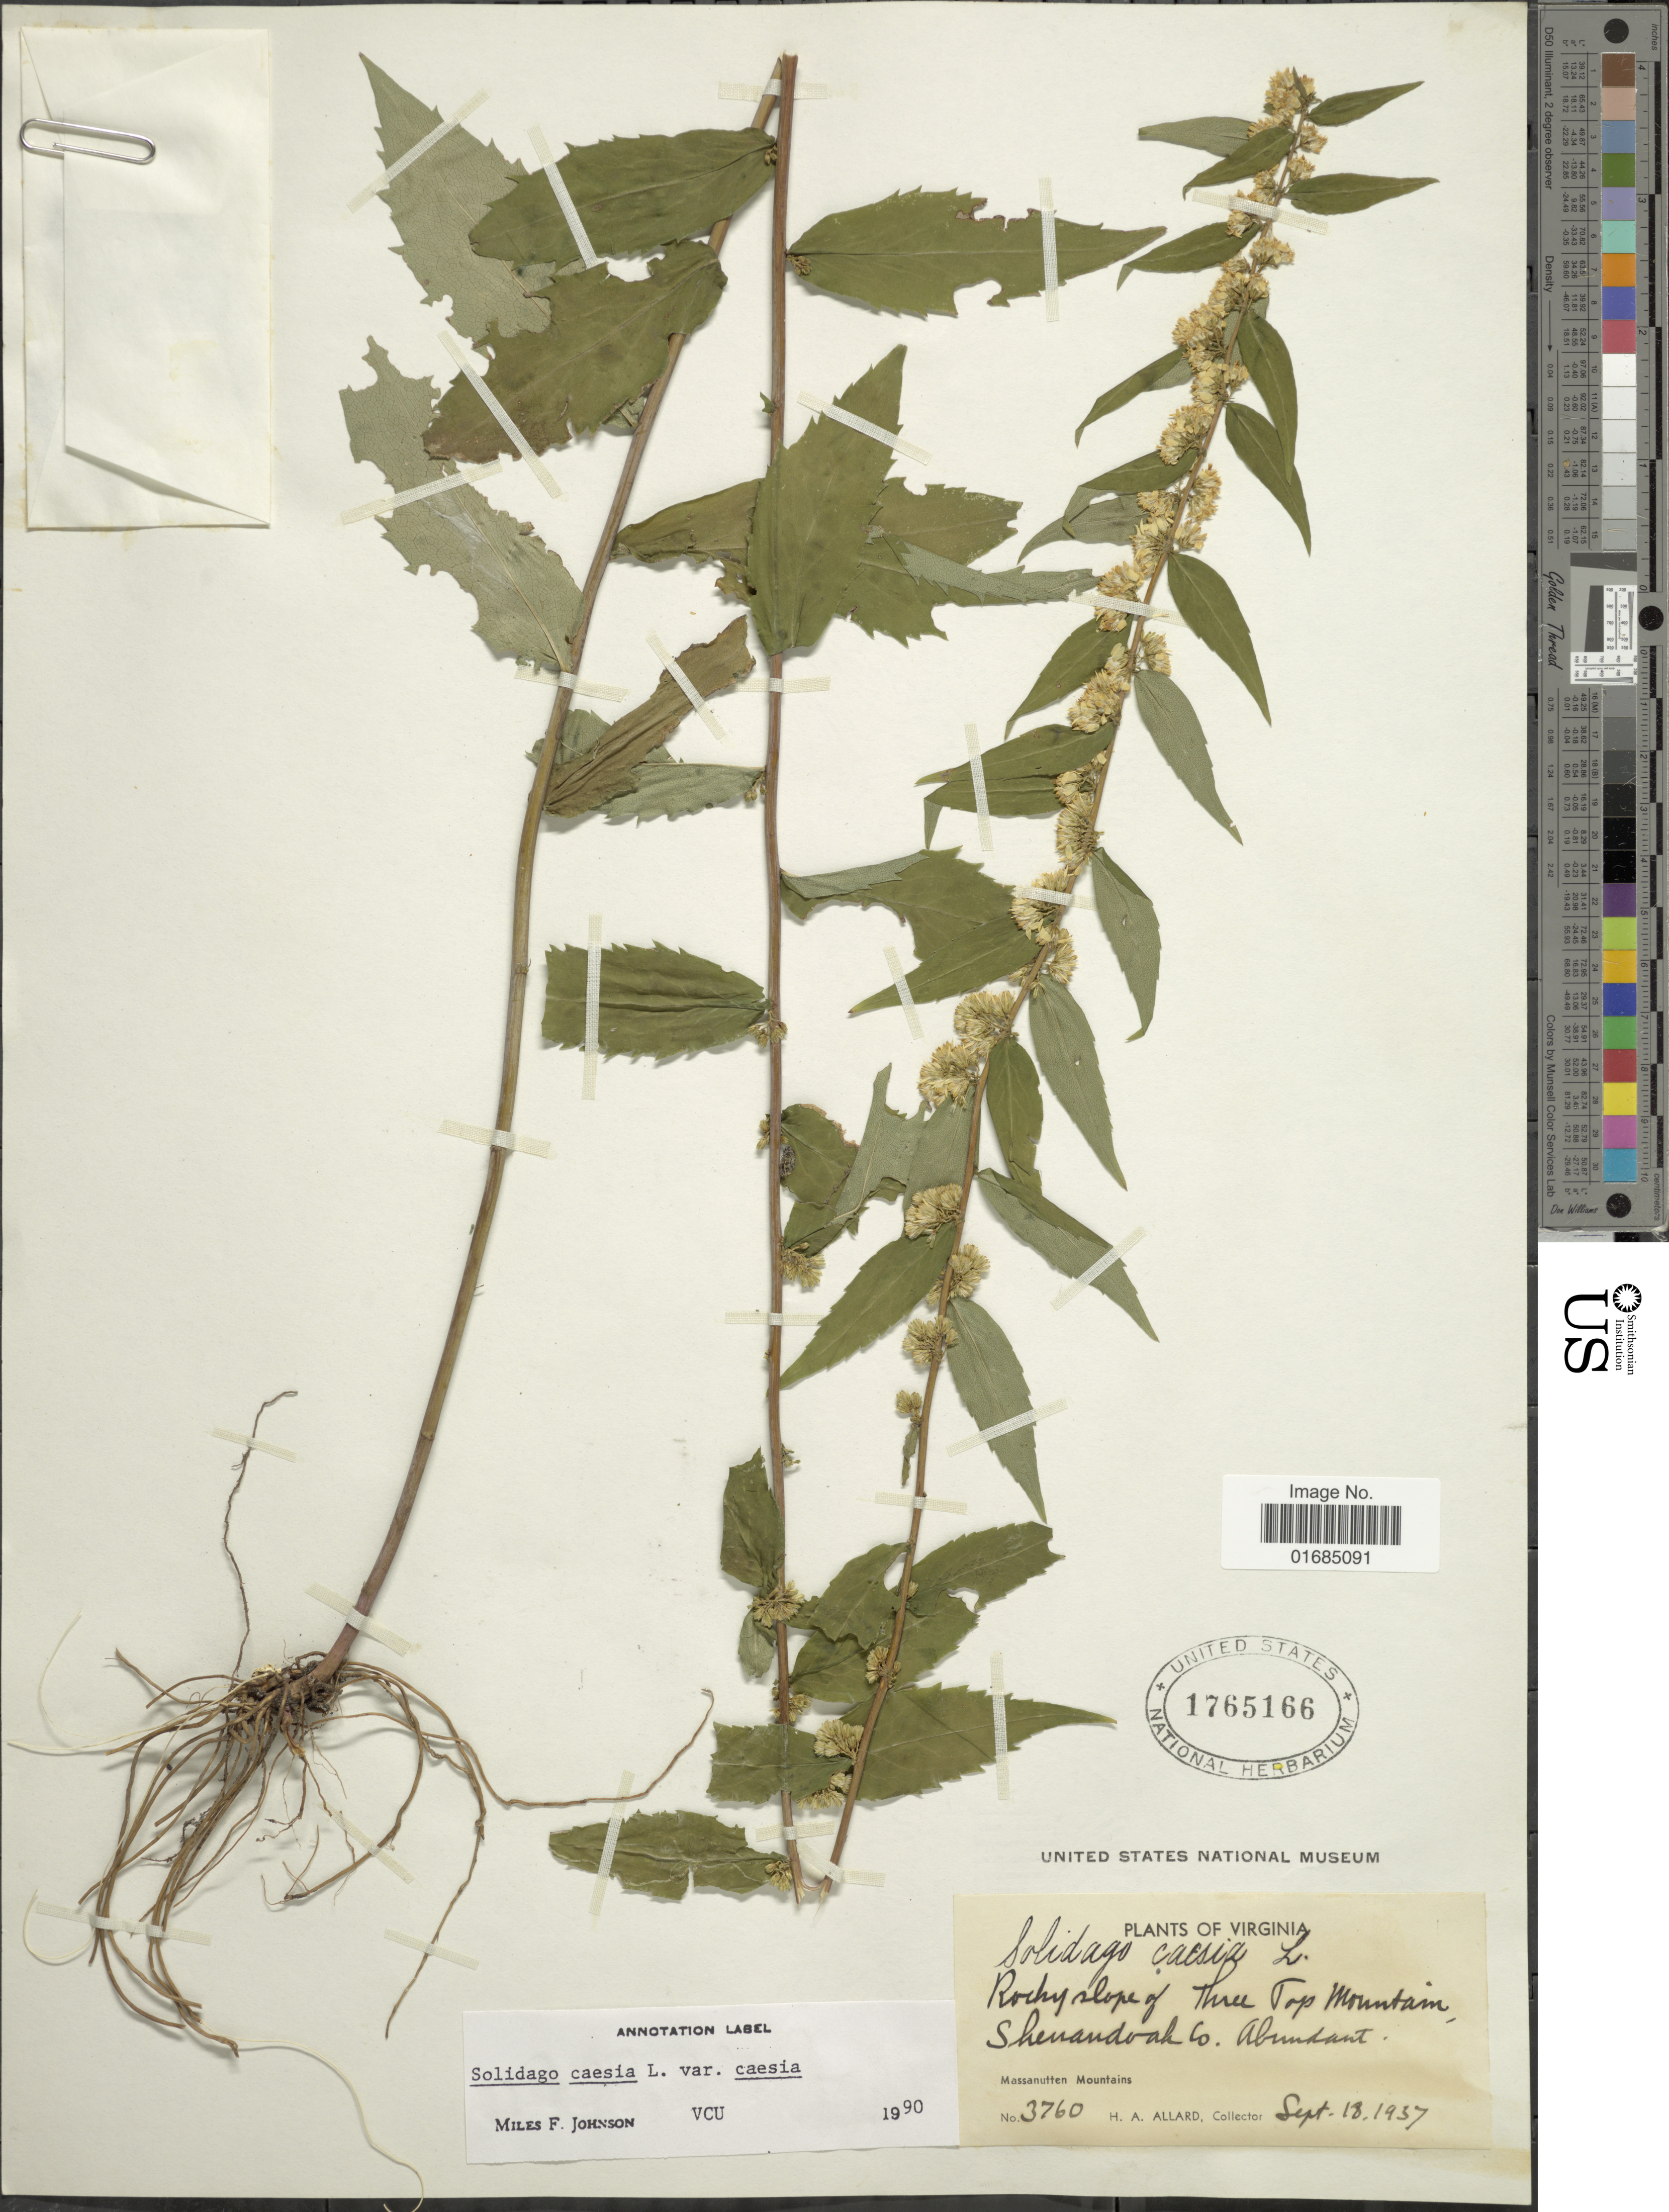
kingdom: Plantae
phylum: Tracheophyta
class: Magnoliopsida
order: Asterales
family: Asteraceae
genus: Solidago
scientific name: Solidago caesia var. caesia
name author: L.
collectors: H. A. Allard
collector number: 3760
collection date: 1937-09-18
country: United States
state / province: Virginia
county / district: Shenandoah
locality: Virginia. Rocky slope of Three Top Mountain, Shenandoah Co. Massanutten Mountain.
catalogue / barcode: US 1765166